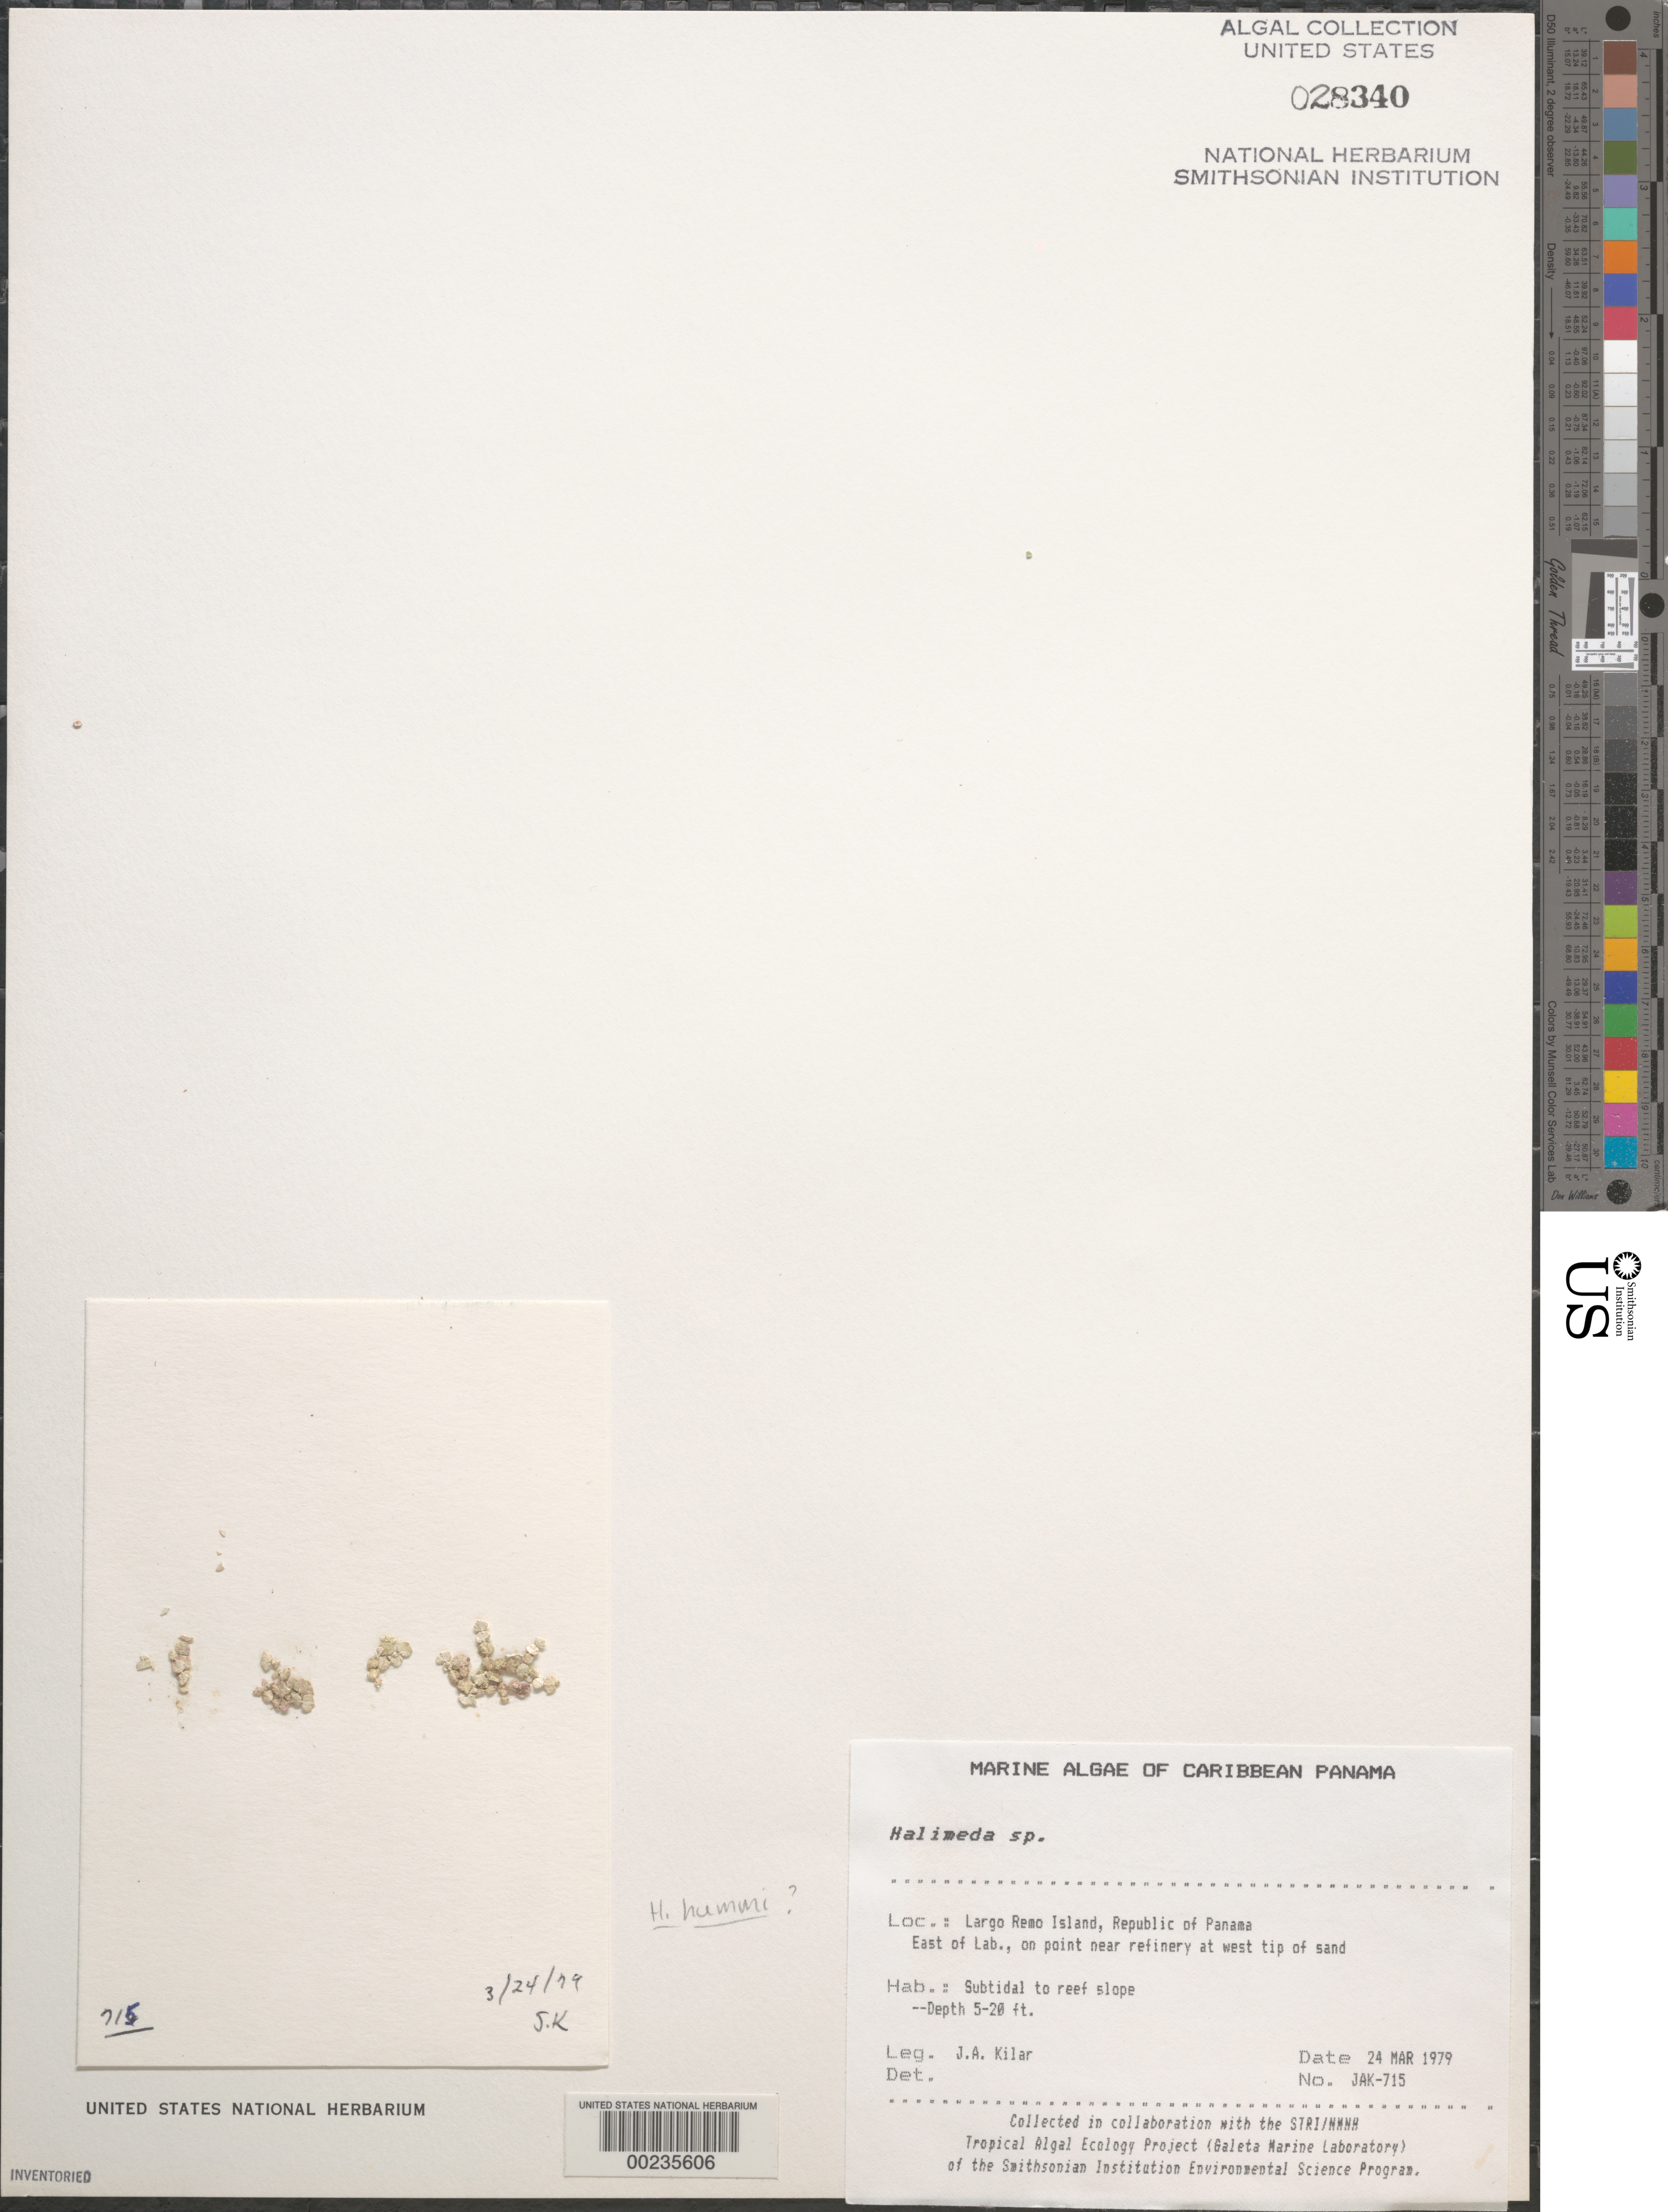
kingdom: Plantae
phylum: Chlorophyta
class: Ulvophyceae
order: Bryopsidales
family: Halimedaceae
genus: Halimeda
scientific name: Halimeda sp.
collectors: J. A. Kilar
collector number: JAK-715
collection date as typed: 24 Mar 1979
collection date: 1979-03-24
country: Panama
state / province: Colón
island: Largo Remo Island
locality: East of Laboratory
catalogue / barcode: US 28340